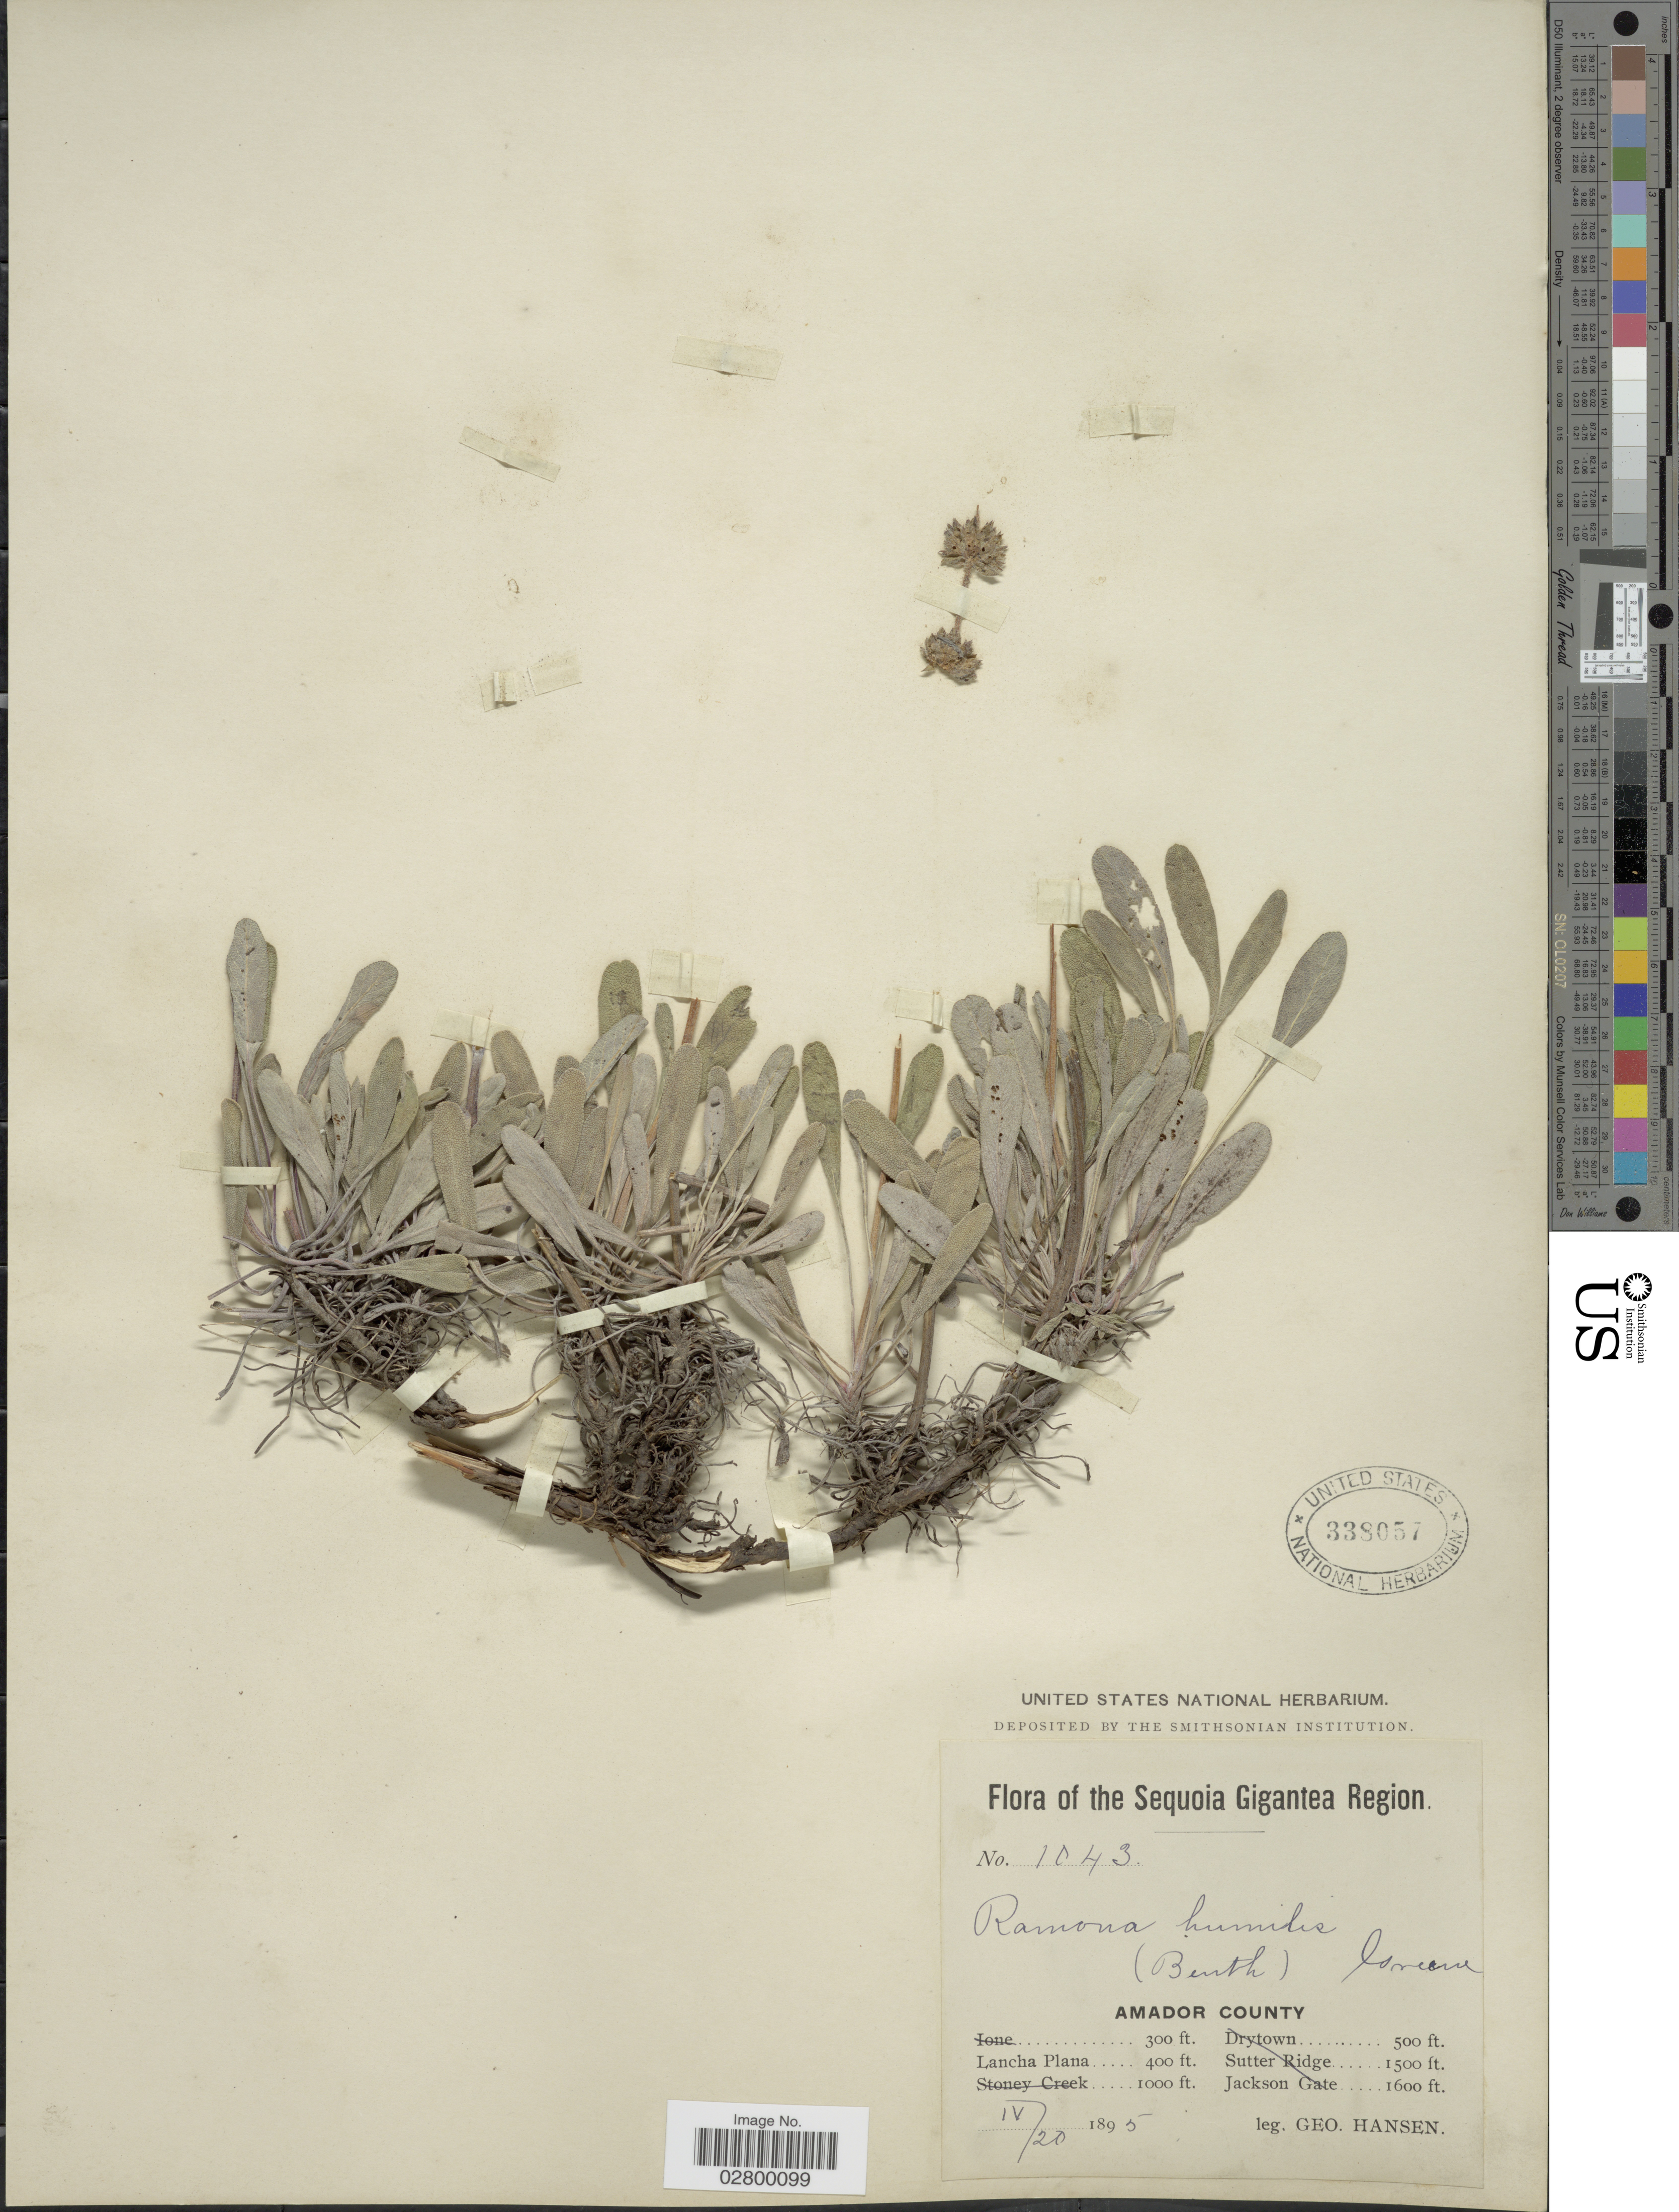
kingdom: Plantae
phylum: Tracheophyta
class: Magnoliopsida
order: Lamiales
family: Lamiaceae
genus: Salvia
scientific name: Salvia sonomensis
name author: Greene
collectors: G. Hansen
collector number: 1043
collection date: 1895-04-20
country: United States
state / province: California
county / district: Amador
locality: Sequoia Gigantea Region, Amador County, Lancha Plana.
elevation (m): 122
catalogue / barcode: US 338057